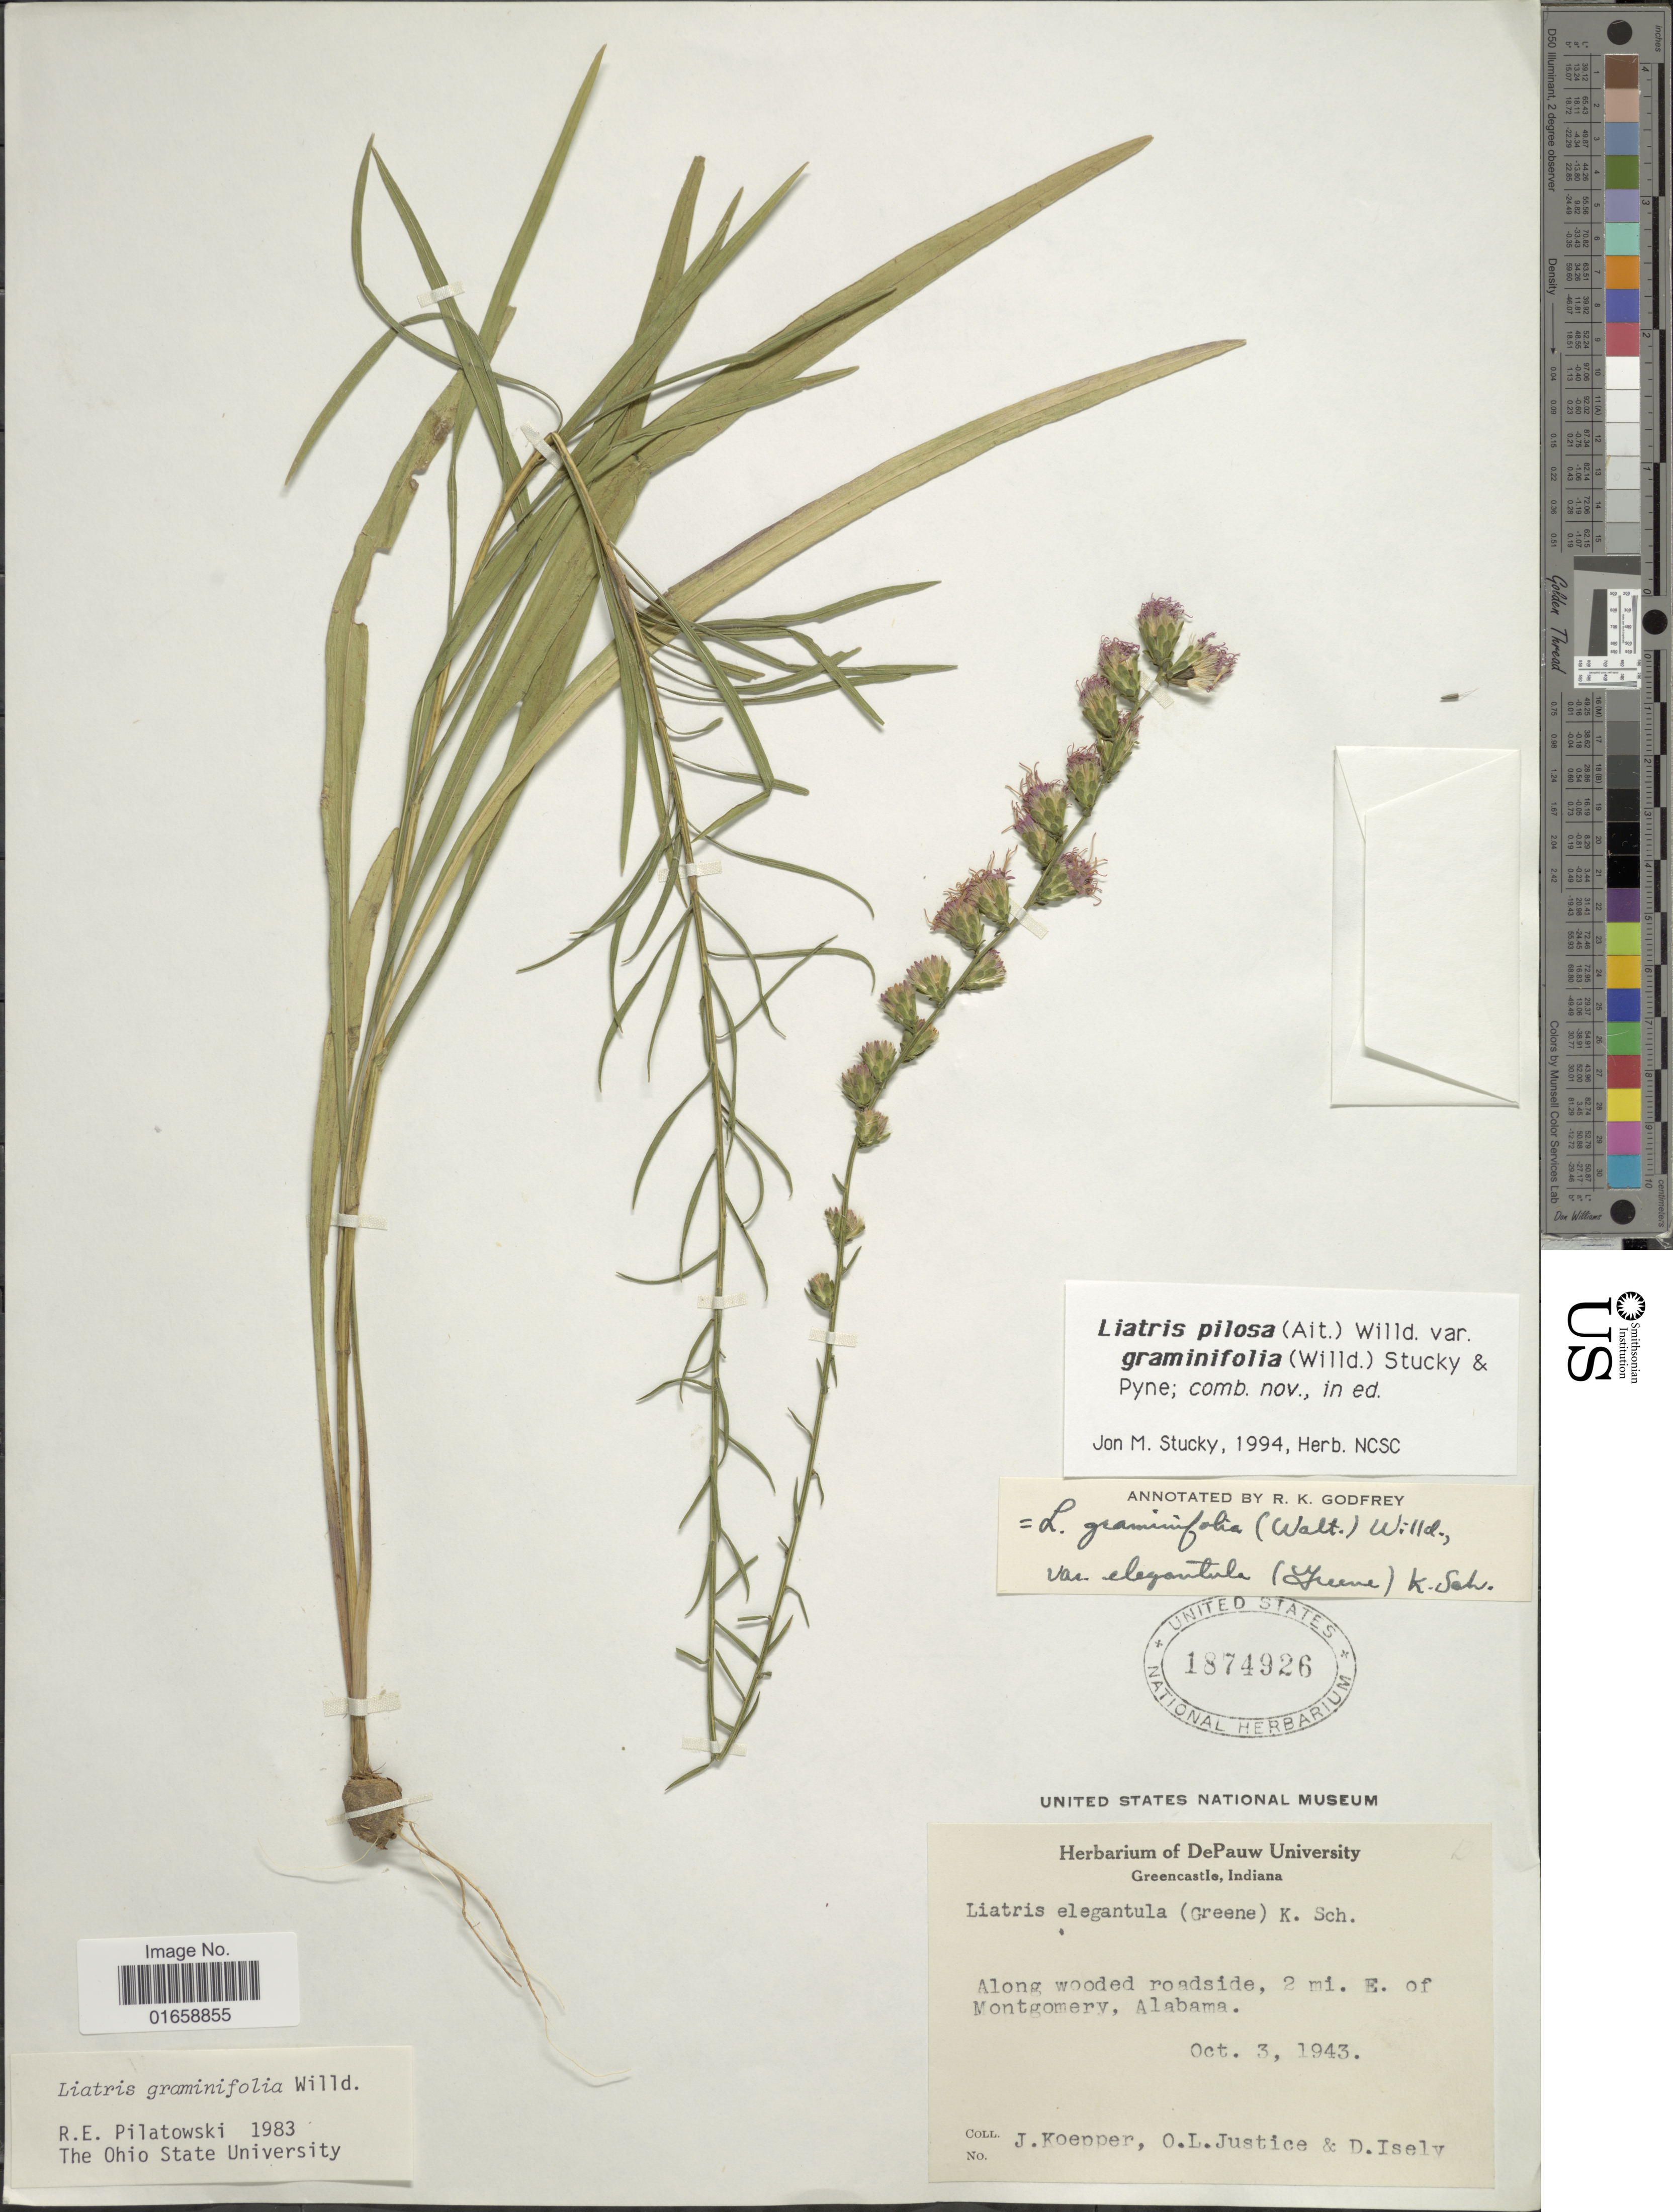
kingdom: Plantae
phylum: Tracheophyta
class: Magnoliopsida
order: Asterales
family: Asteraceae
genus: Liatris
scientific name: Liatris pilosa var. graminifolia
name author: Willd.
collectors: J. M. Koepper, O. Justice & D. Isely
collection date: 1943-10-03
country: United States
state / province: Alabama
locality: Along wooded roadside, 2 mi. E. of Montgomery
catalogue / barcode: US 1874926